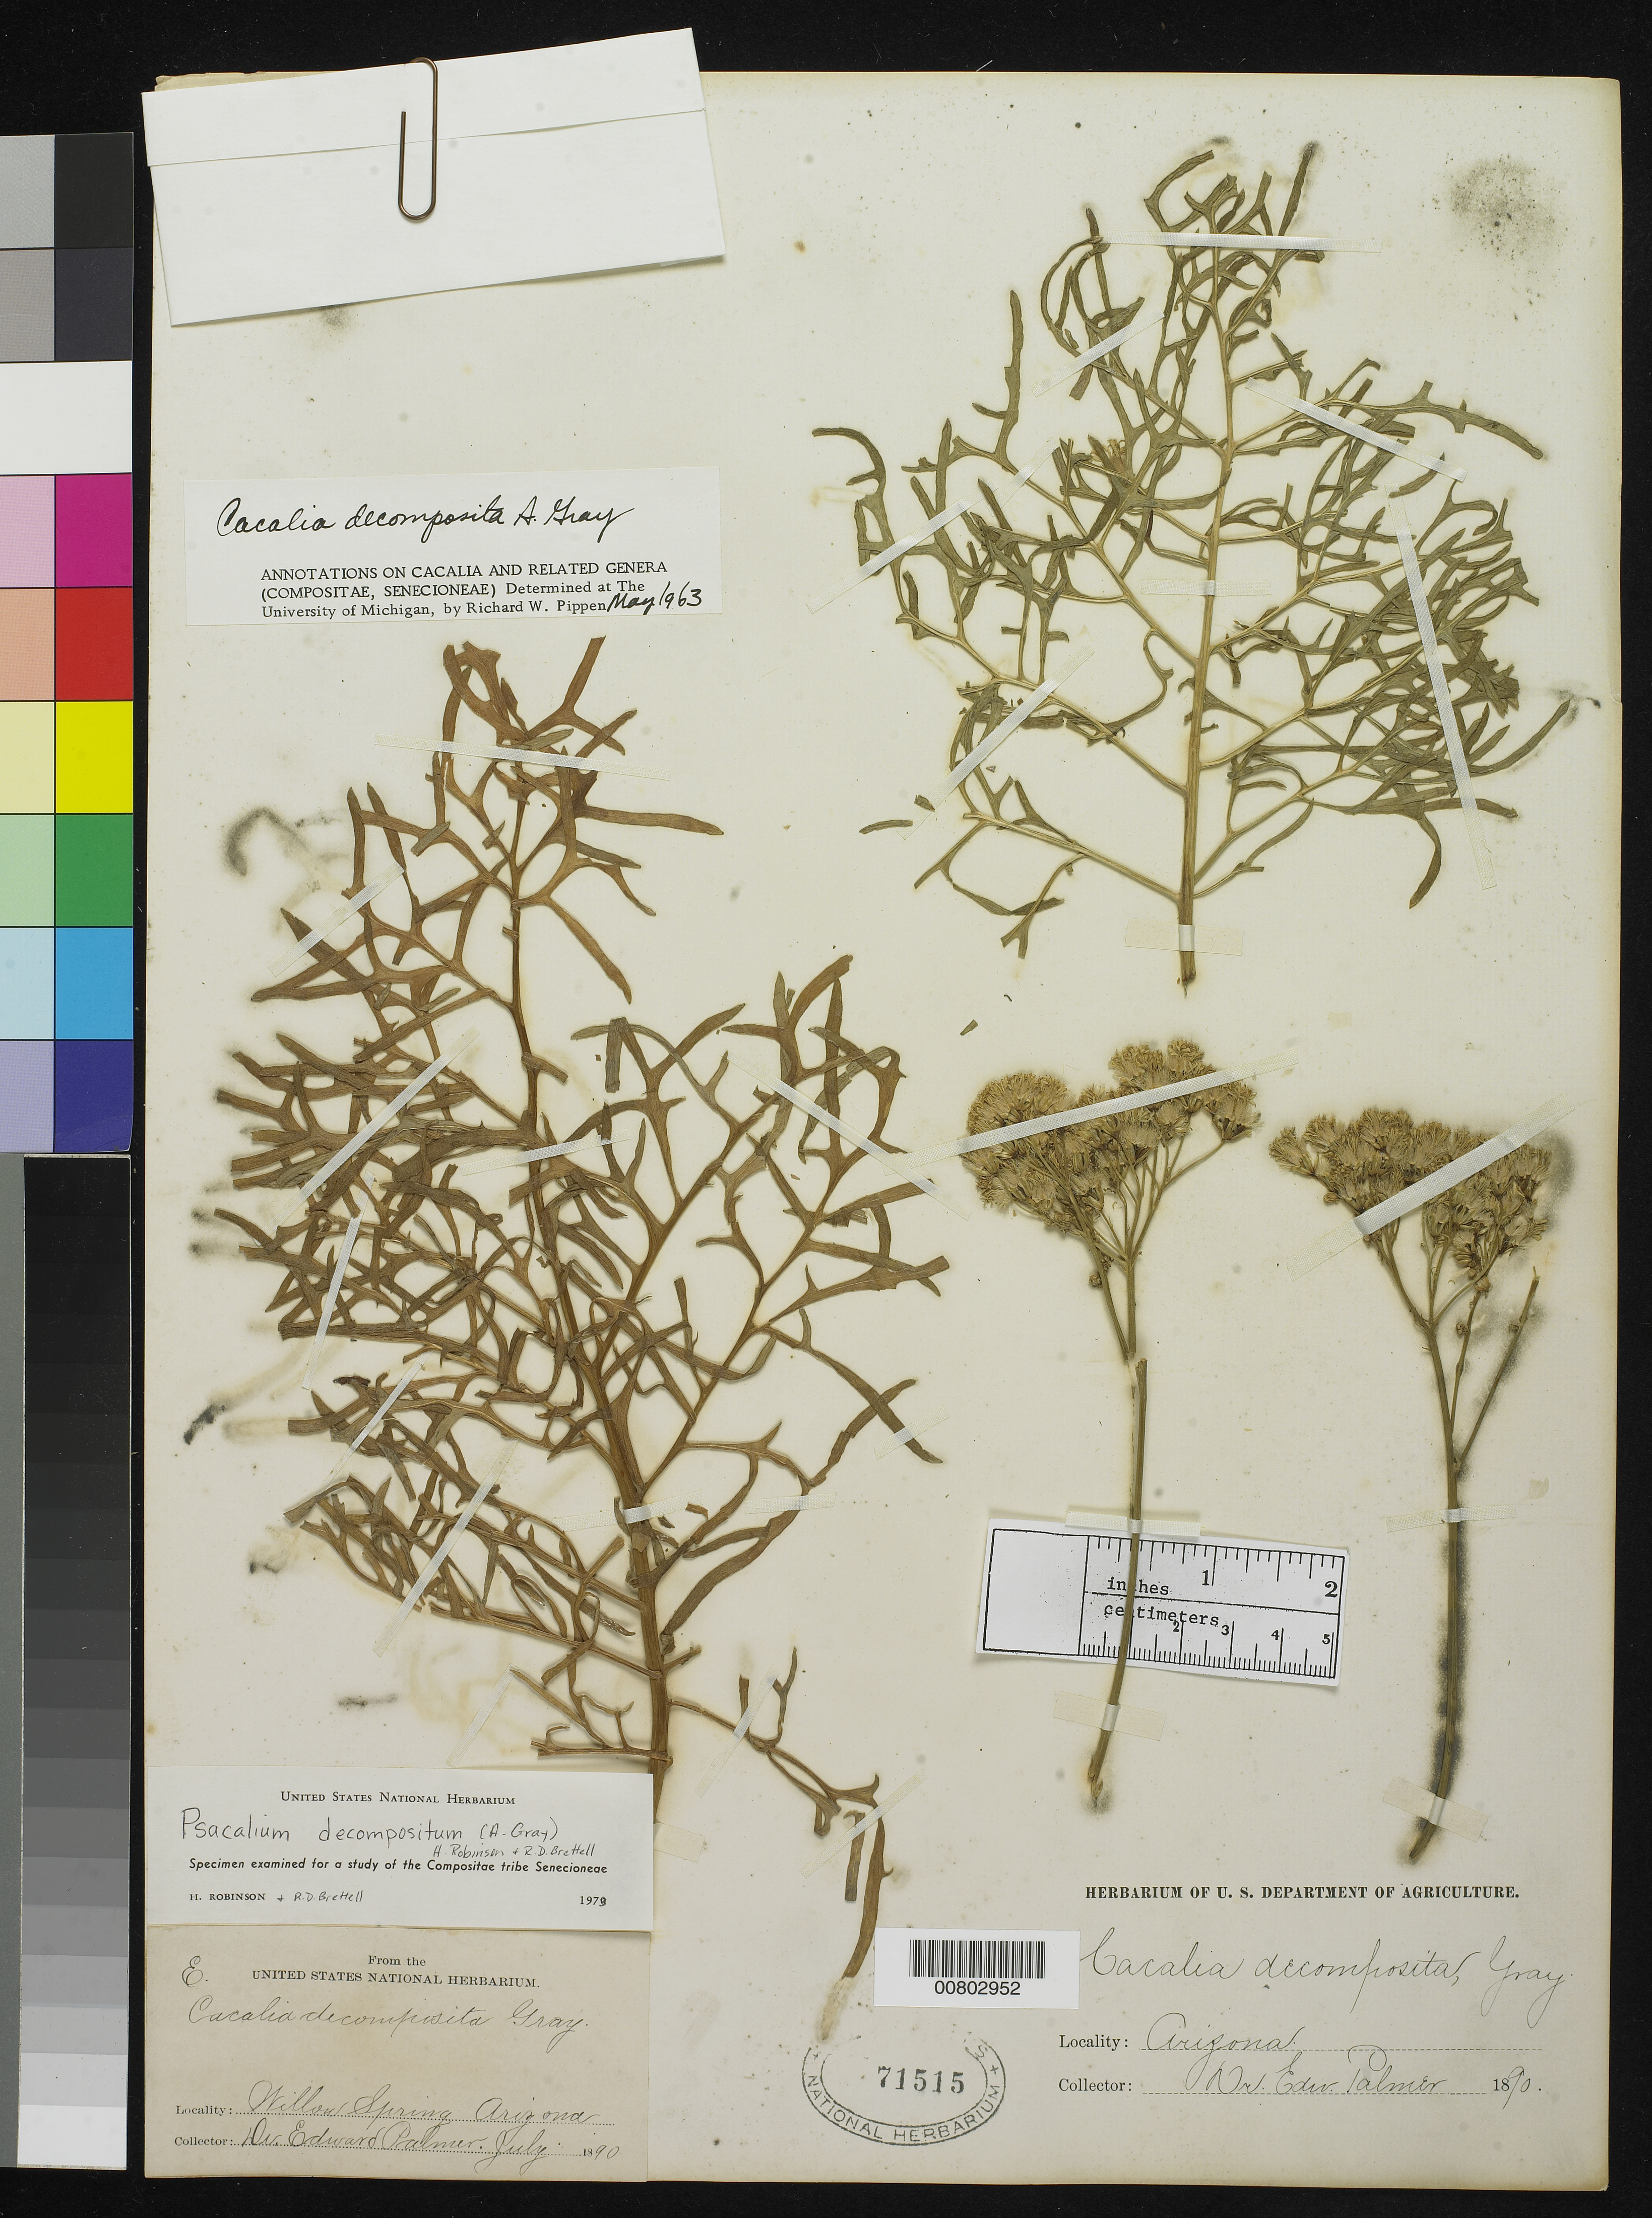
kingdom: Plantae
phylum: Tracheophyta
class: Magnoliopsida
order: Asterales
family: Asteraceae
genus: Psacalium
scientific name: Psacalium decompositum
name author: (A. Gray) H. Rob. & Brettell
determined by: Robinson, H. E.; Brettell, R. D.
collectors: E. Palmer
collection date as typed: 1890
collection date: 1890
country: United States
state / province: Arizona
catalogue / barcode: US 71515